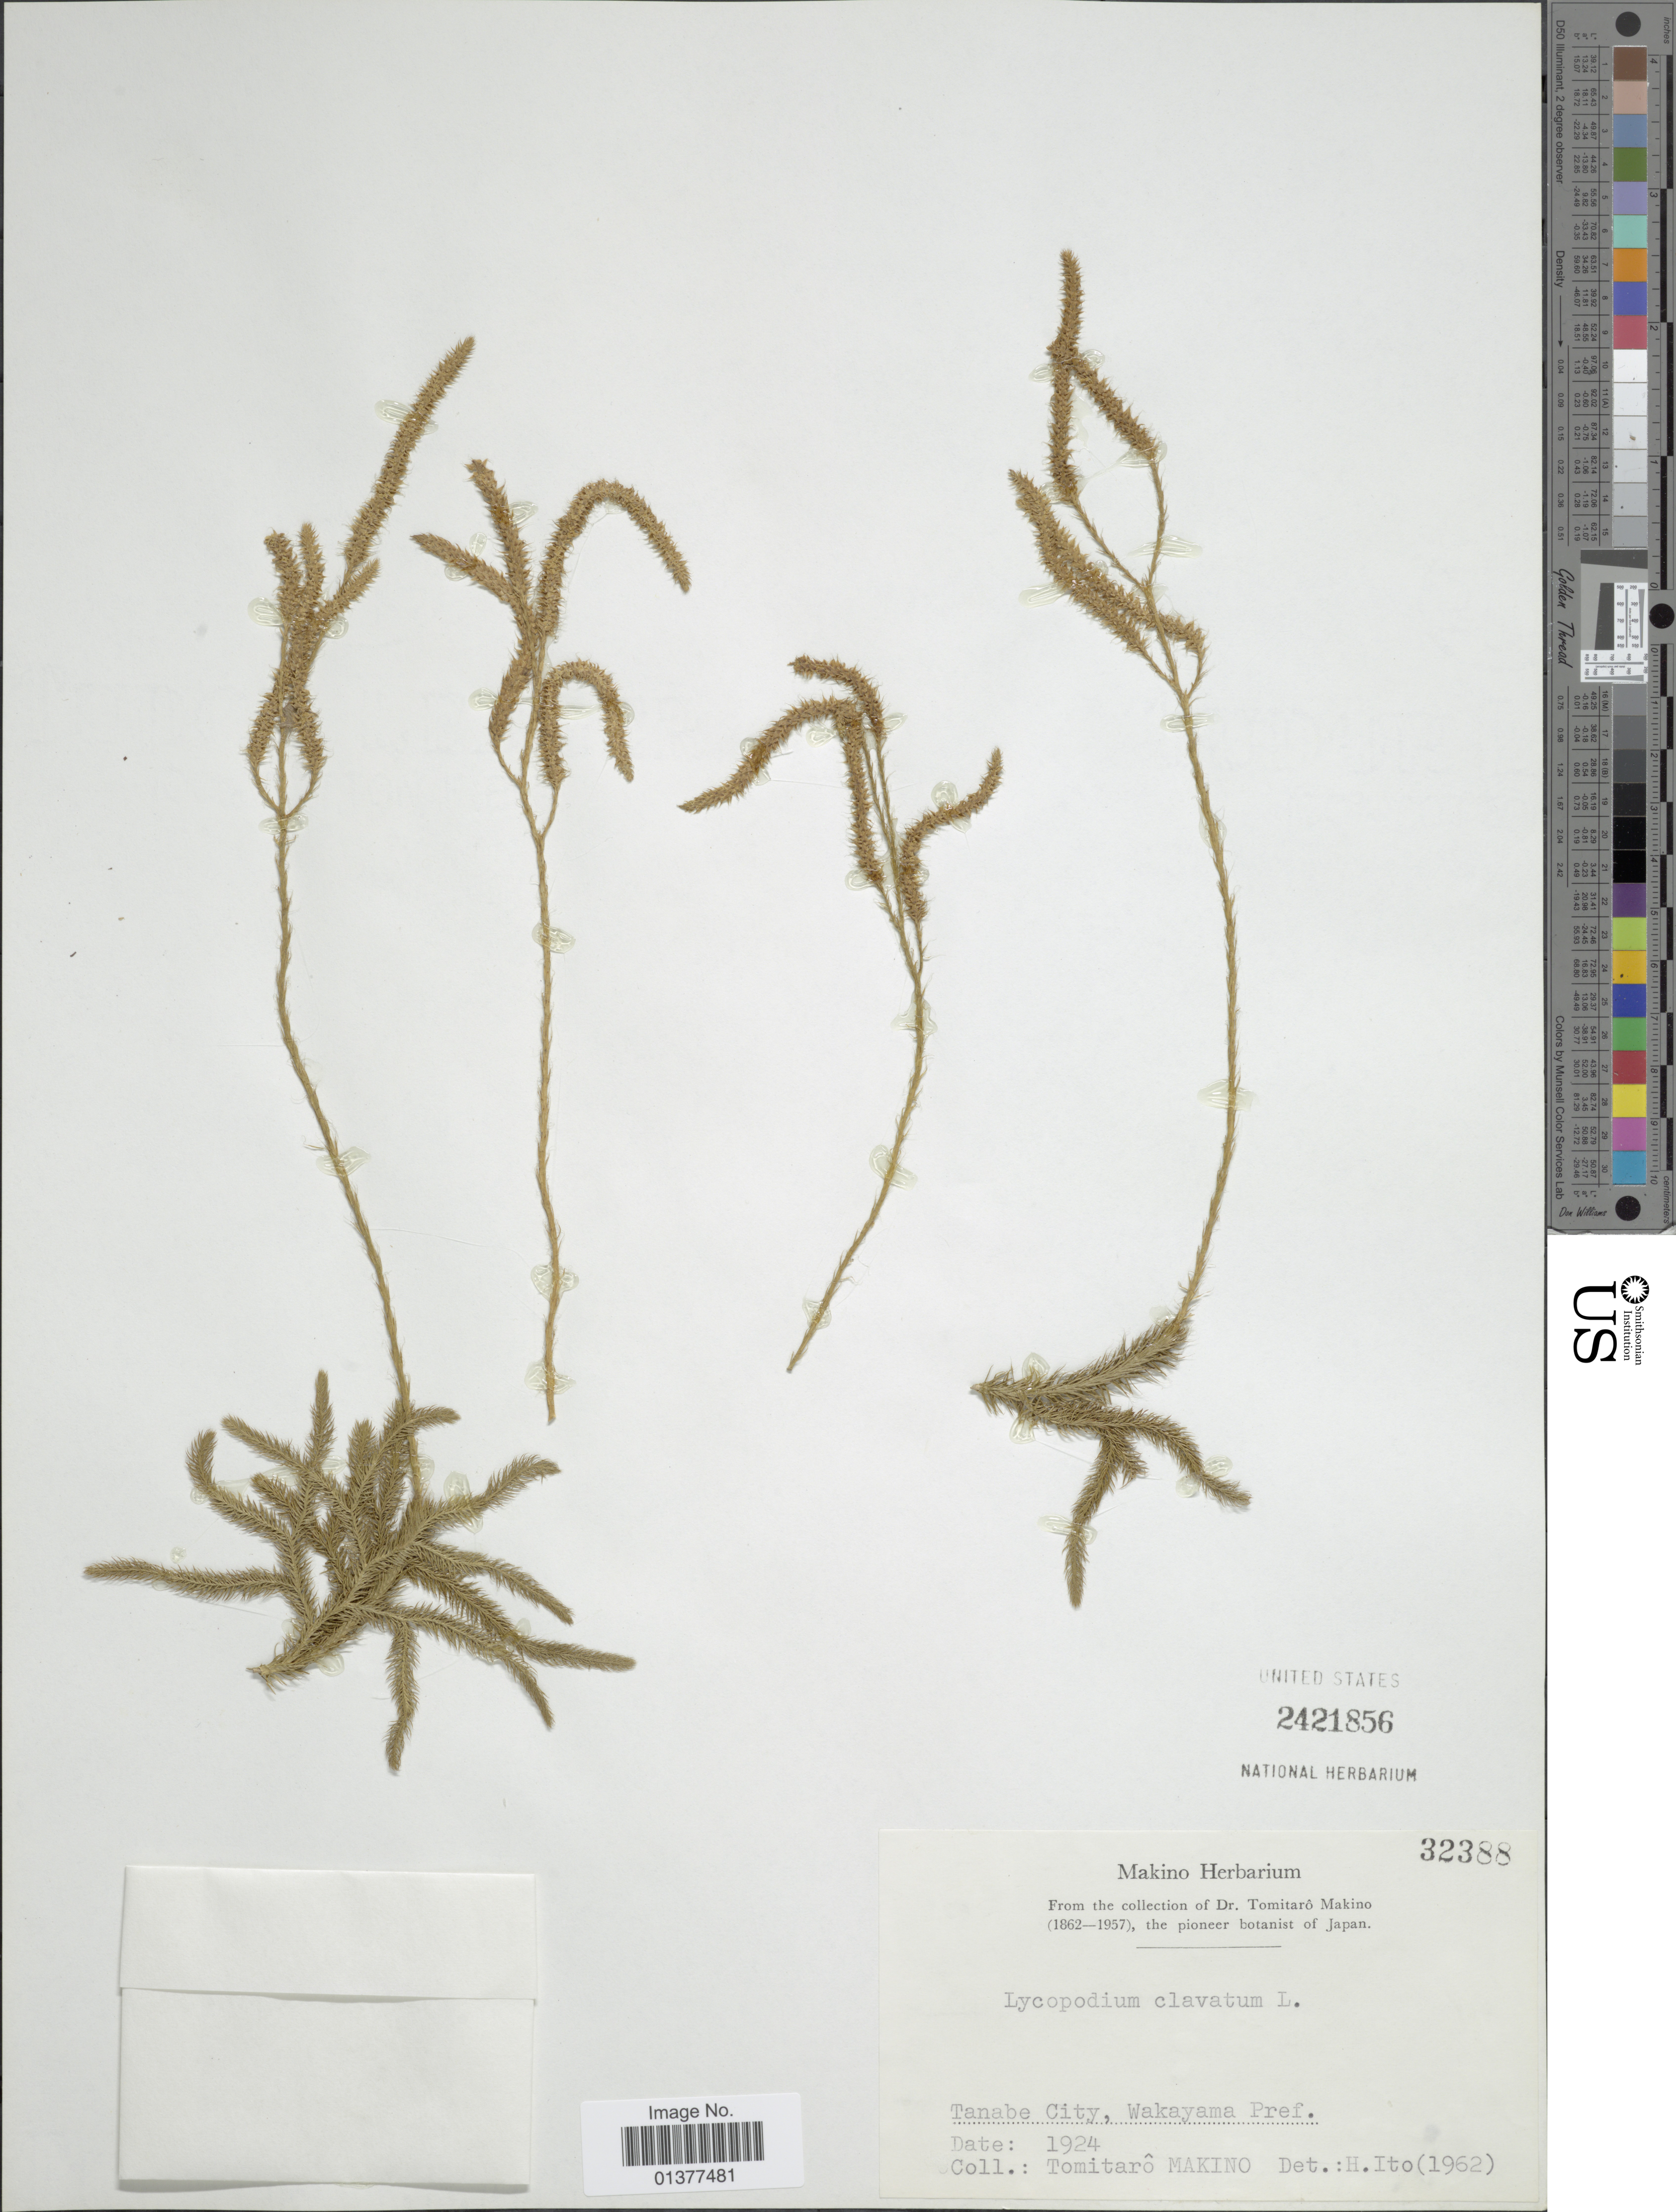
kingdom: Plantae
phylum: Tracheophyta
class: Lycopodiopsida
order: Lycopodiales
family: Lycopodiaceae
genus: Lycopodium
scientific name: Lycopodium clavatum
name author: L.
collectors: T. Makino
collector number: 32388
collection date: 1924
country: Japan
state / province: Wakayama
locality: Tanabe City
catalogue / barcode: US 2421856